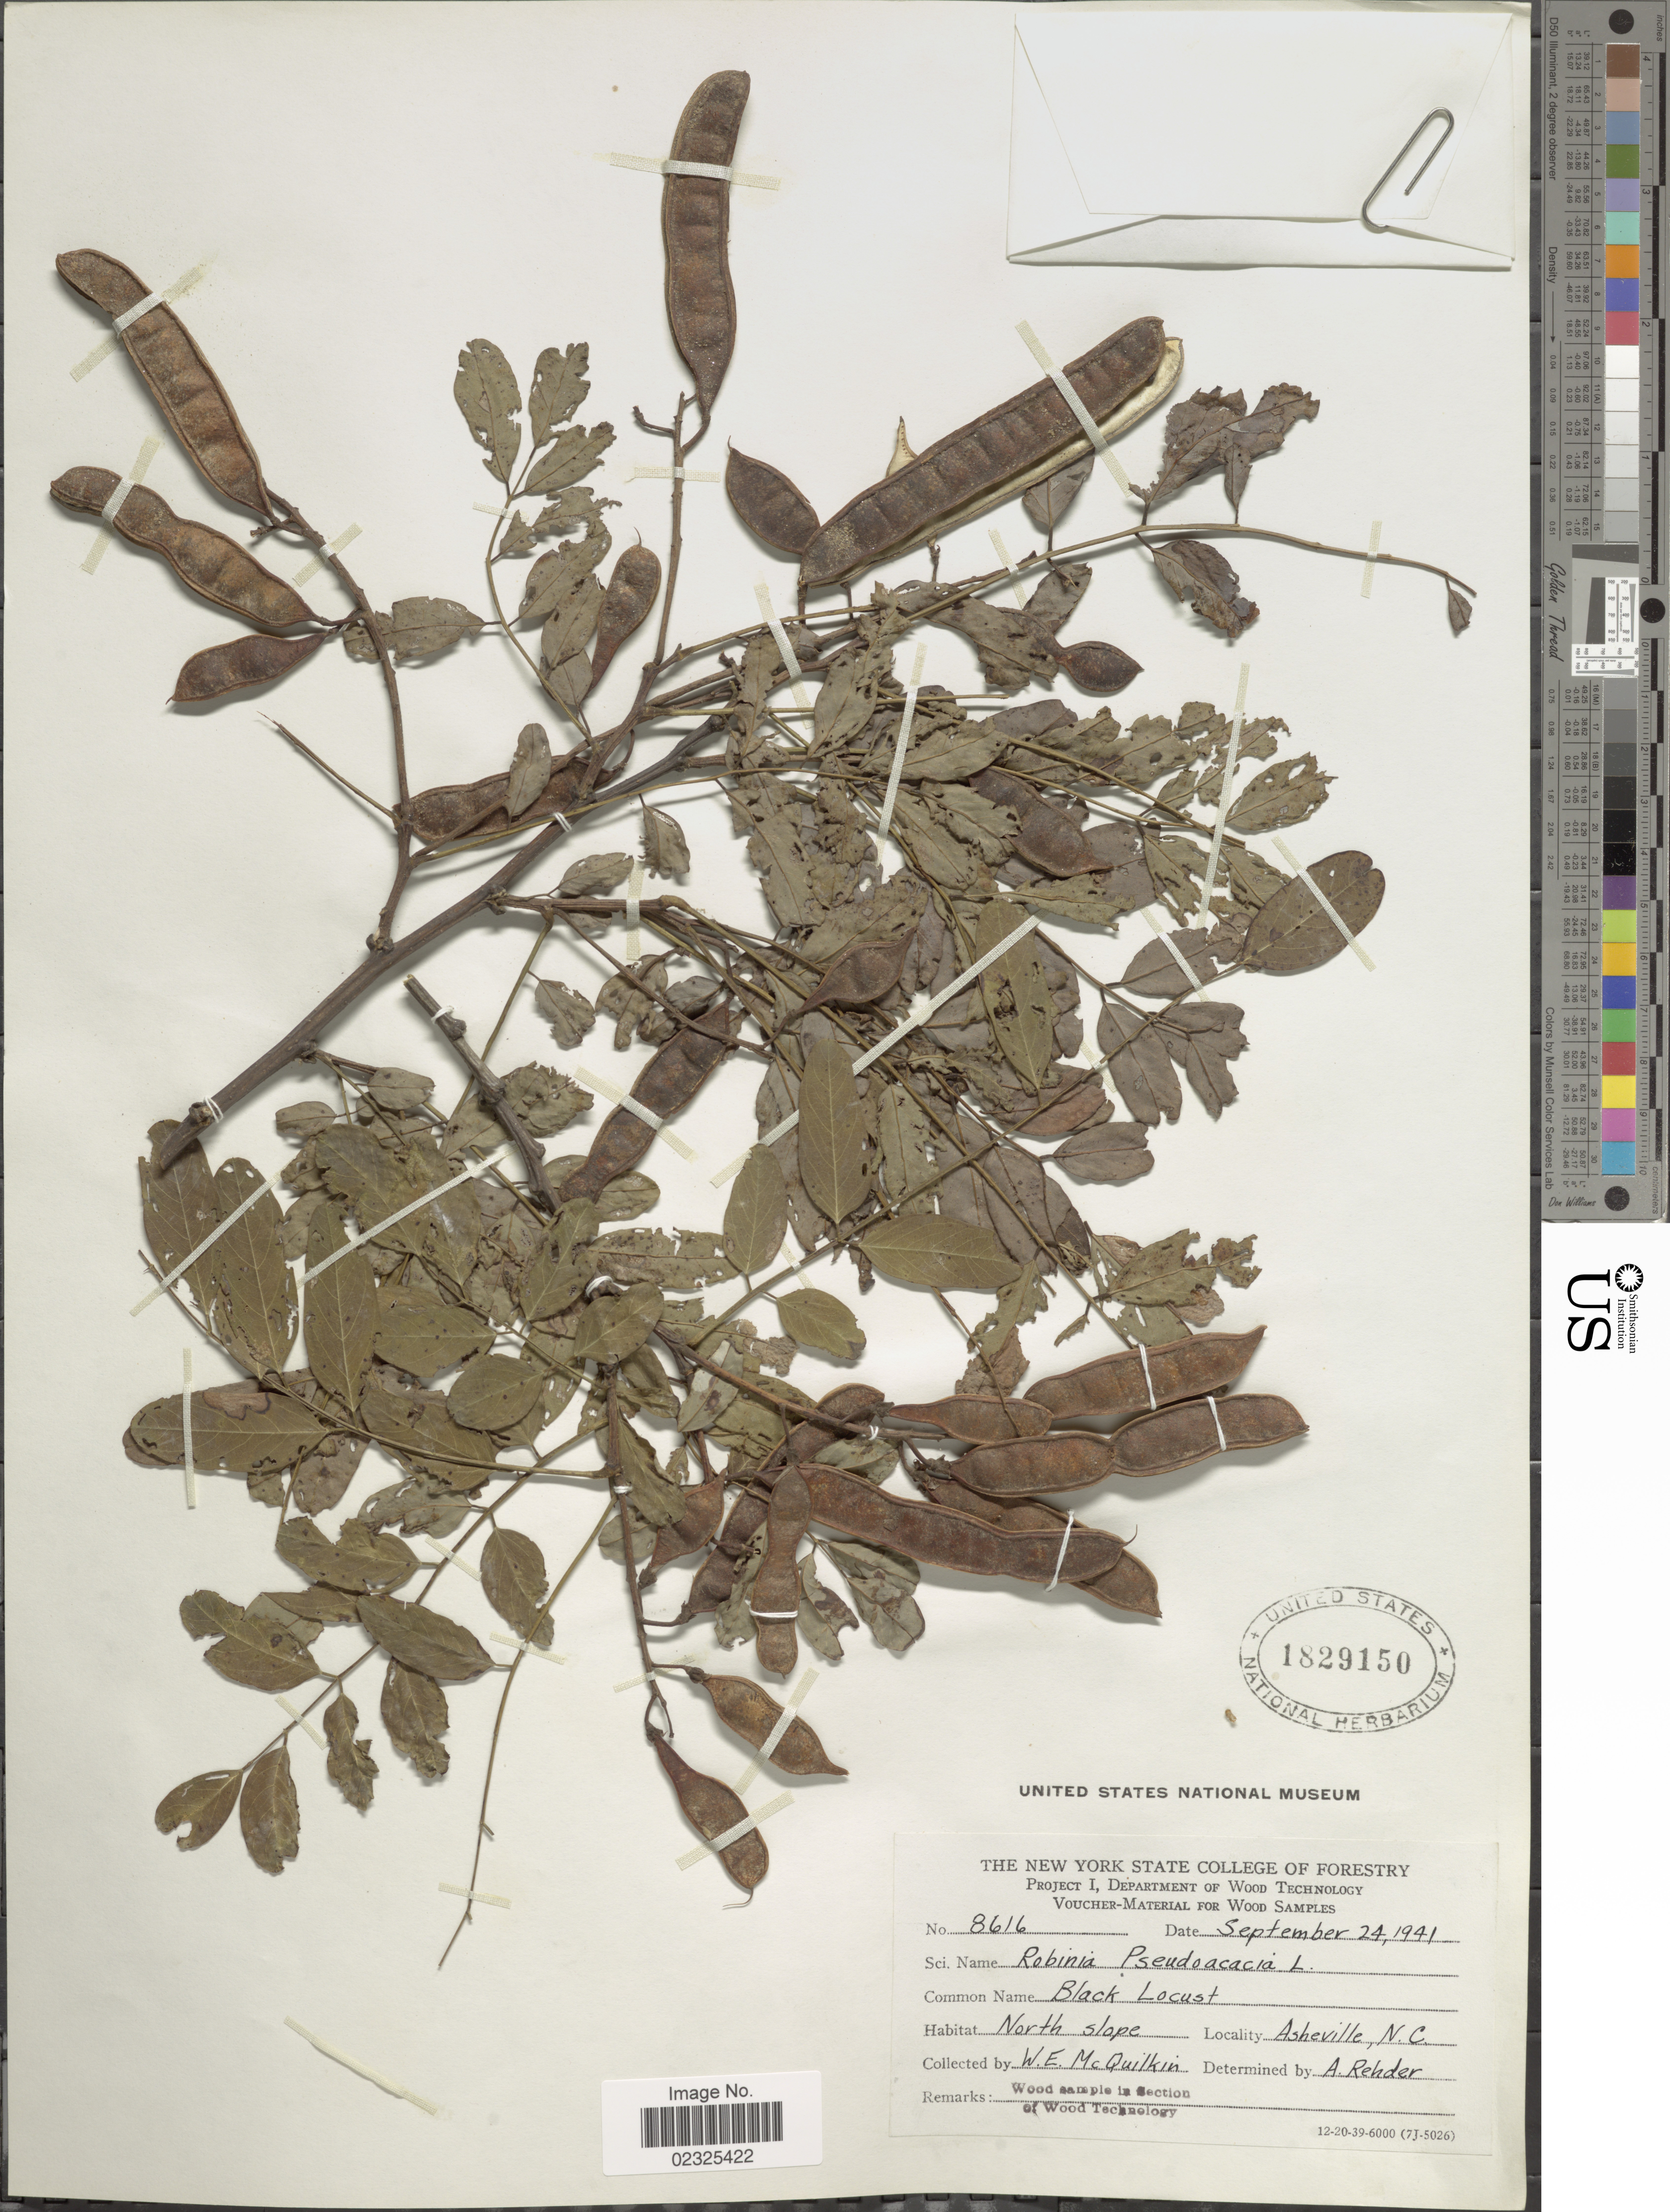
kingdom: Plantae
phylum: Tracheophyta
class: Magnoliopsida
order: Fabales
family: Fabaceae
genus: Robinia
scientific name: Robinia pseudoacacia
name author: L.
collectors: W. McQuilkin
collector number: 8616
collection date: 1941-09-24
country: United States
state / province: North Carolina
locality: North slope, Asheville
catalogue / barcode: US 1829150